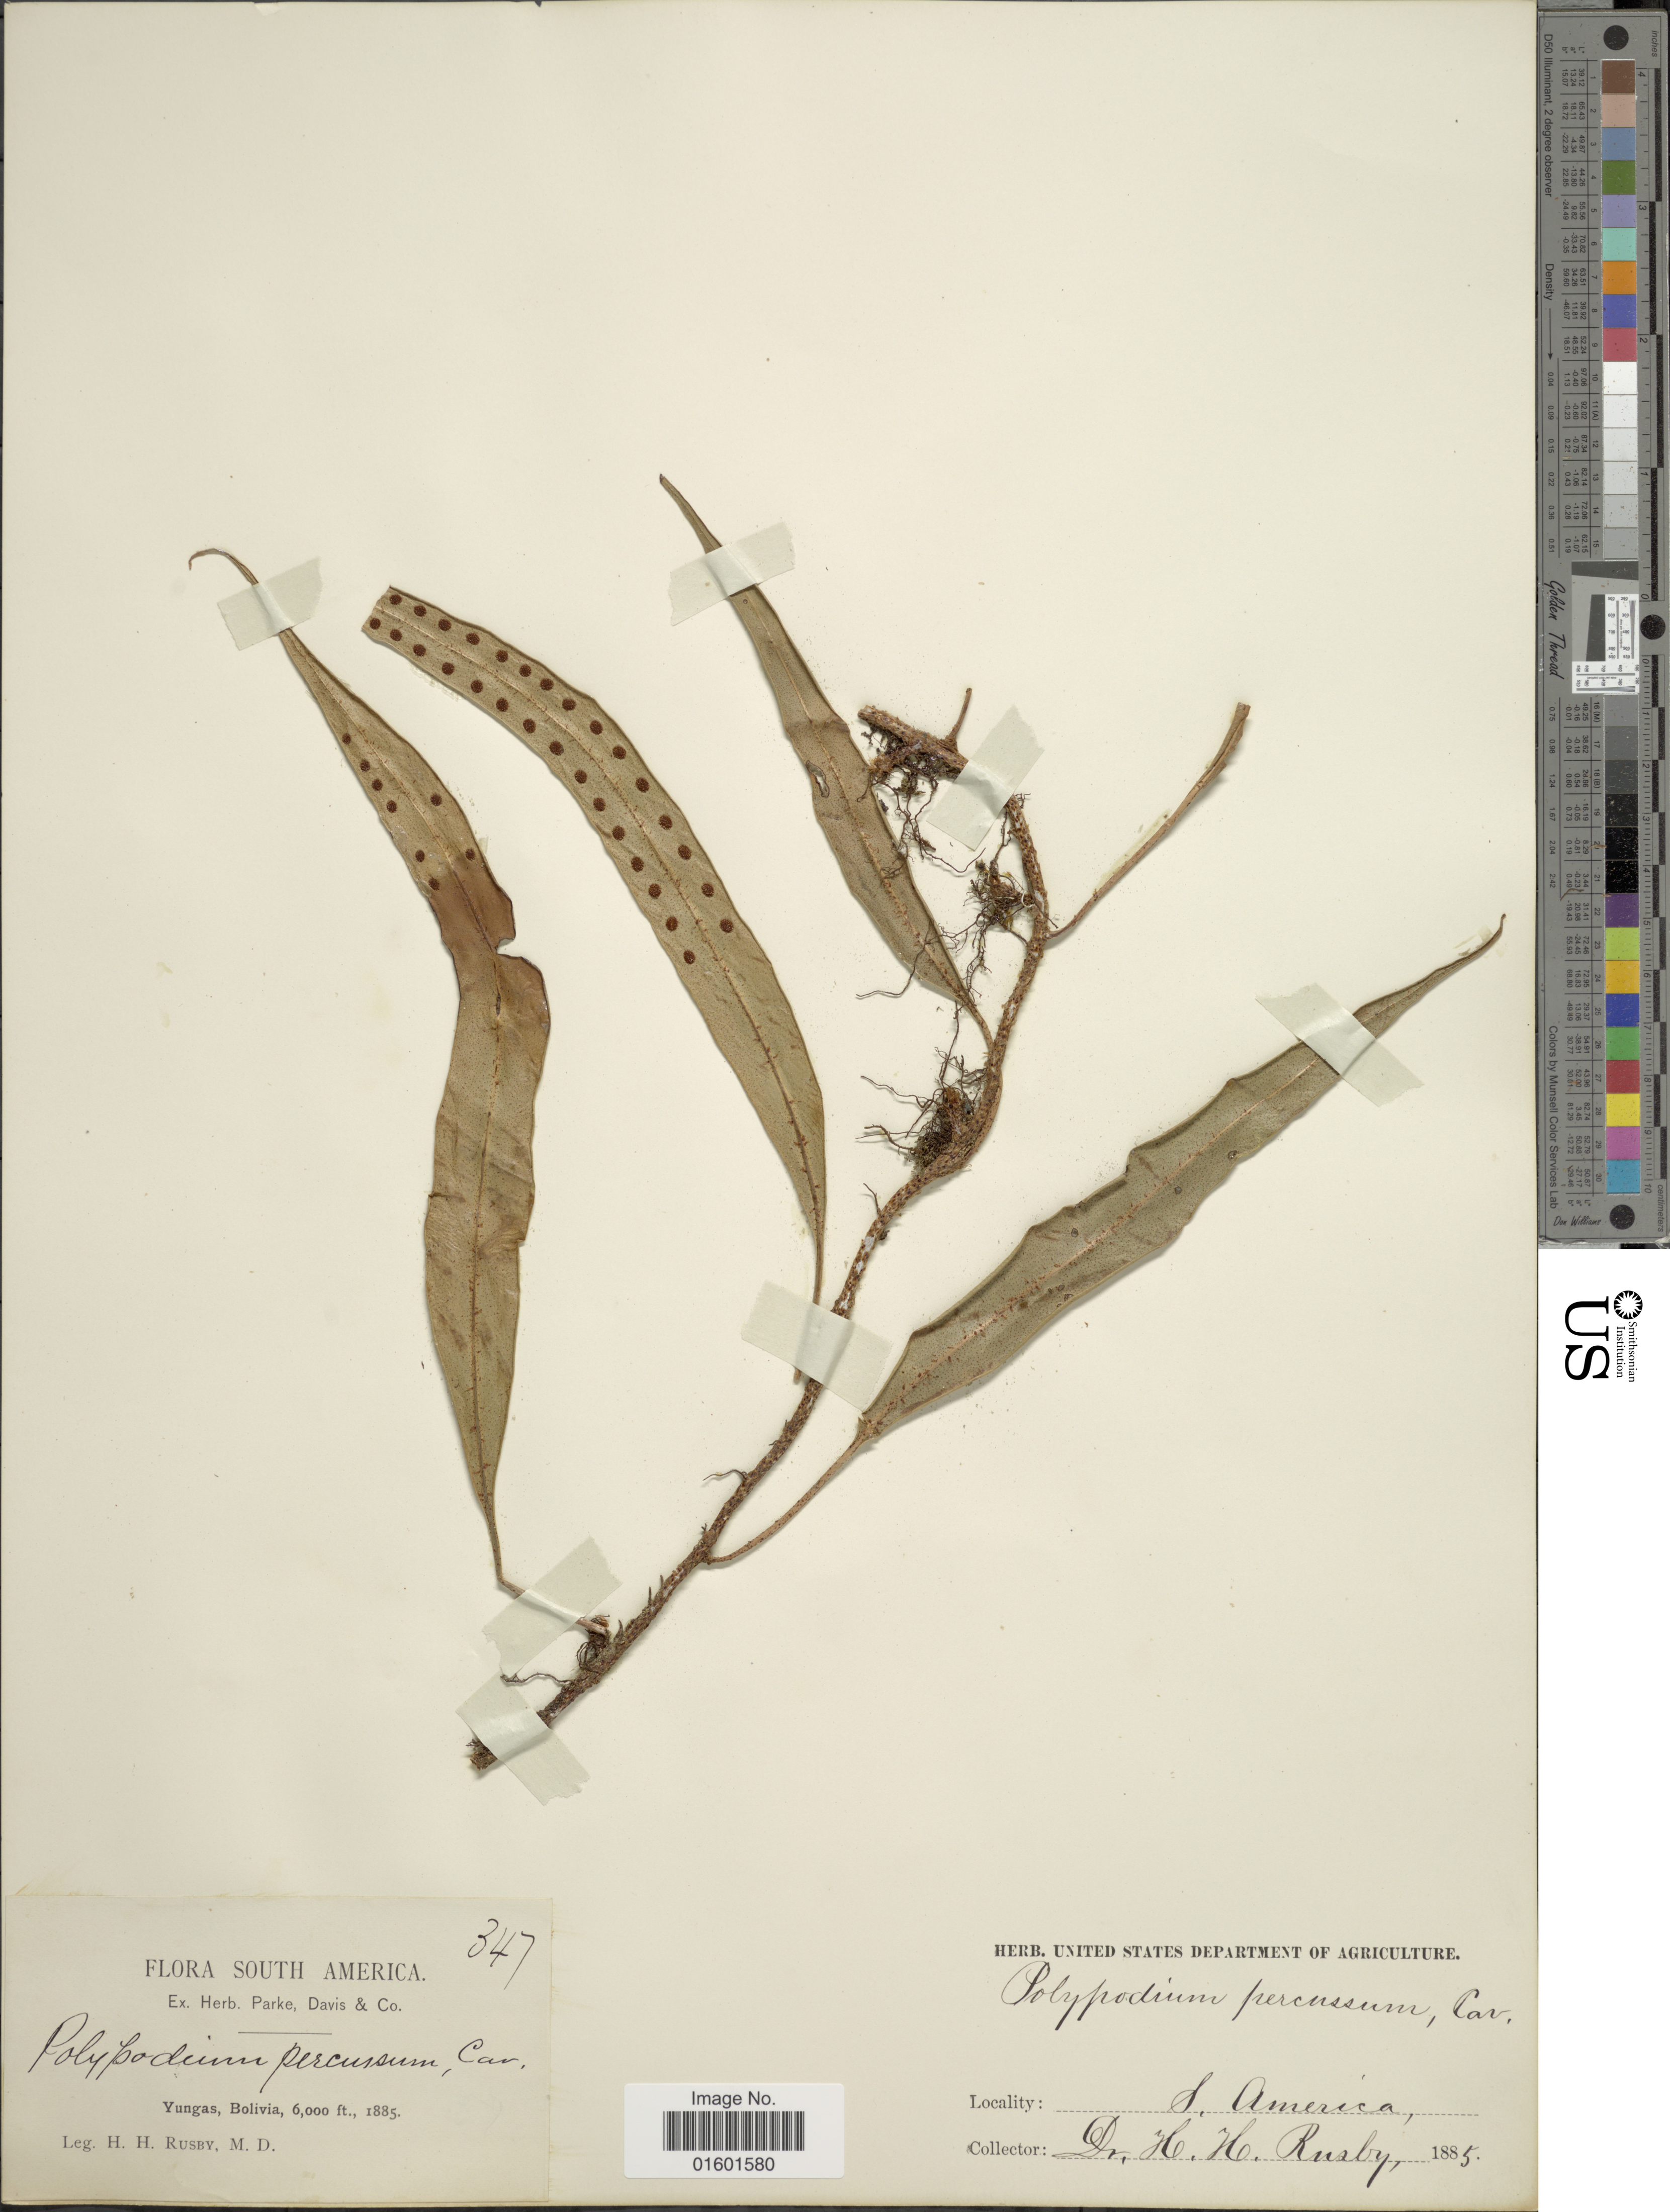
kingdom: Plantae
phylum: Tracheophyta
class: Polypodiopsida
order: Polypodiales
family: Polypodiaceae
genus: Microgramma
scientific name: Microgramma percussa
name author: (Cav.) de la Sota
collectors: H. H. Rusby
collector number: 347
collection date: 1885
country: Bolivia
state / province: La Paz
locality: Yungas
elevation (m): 1829